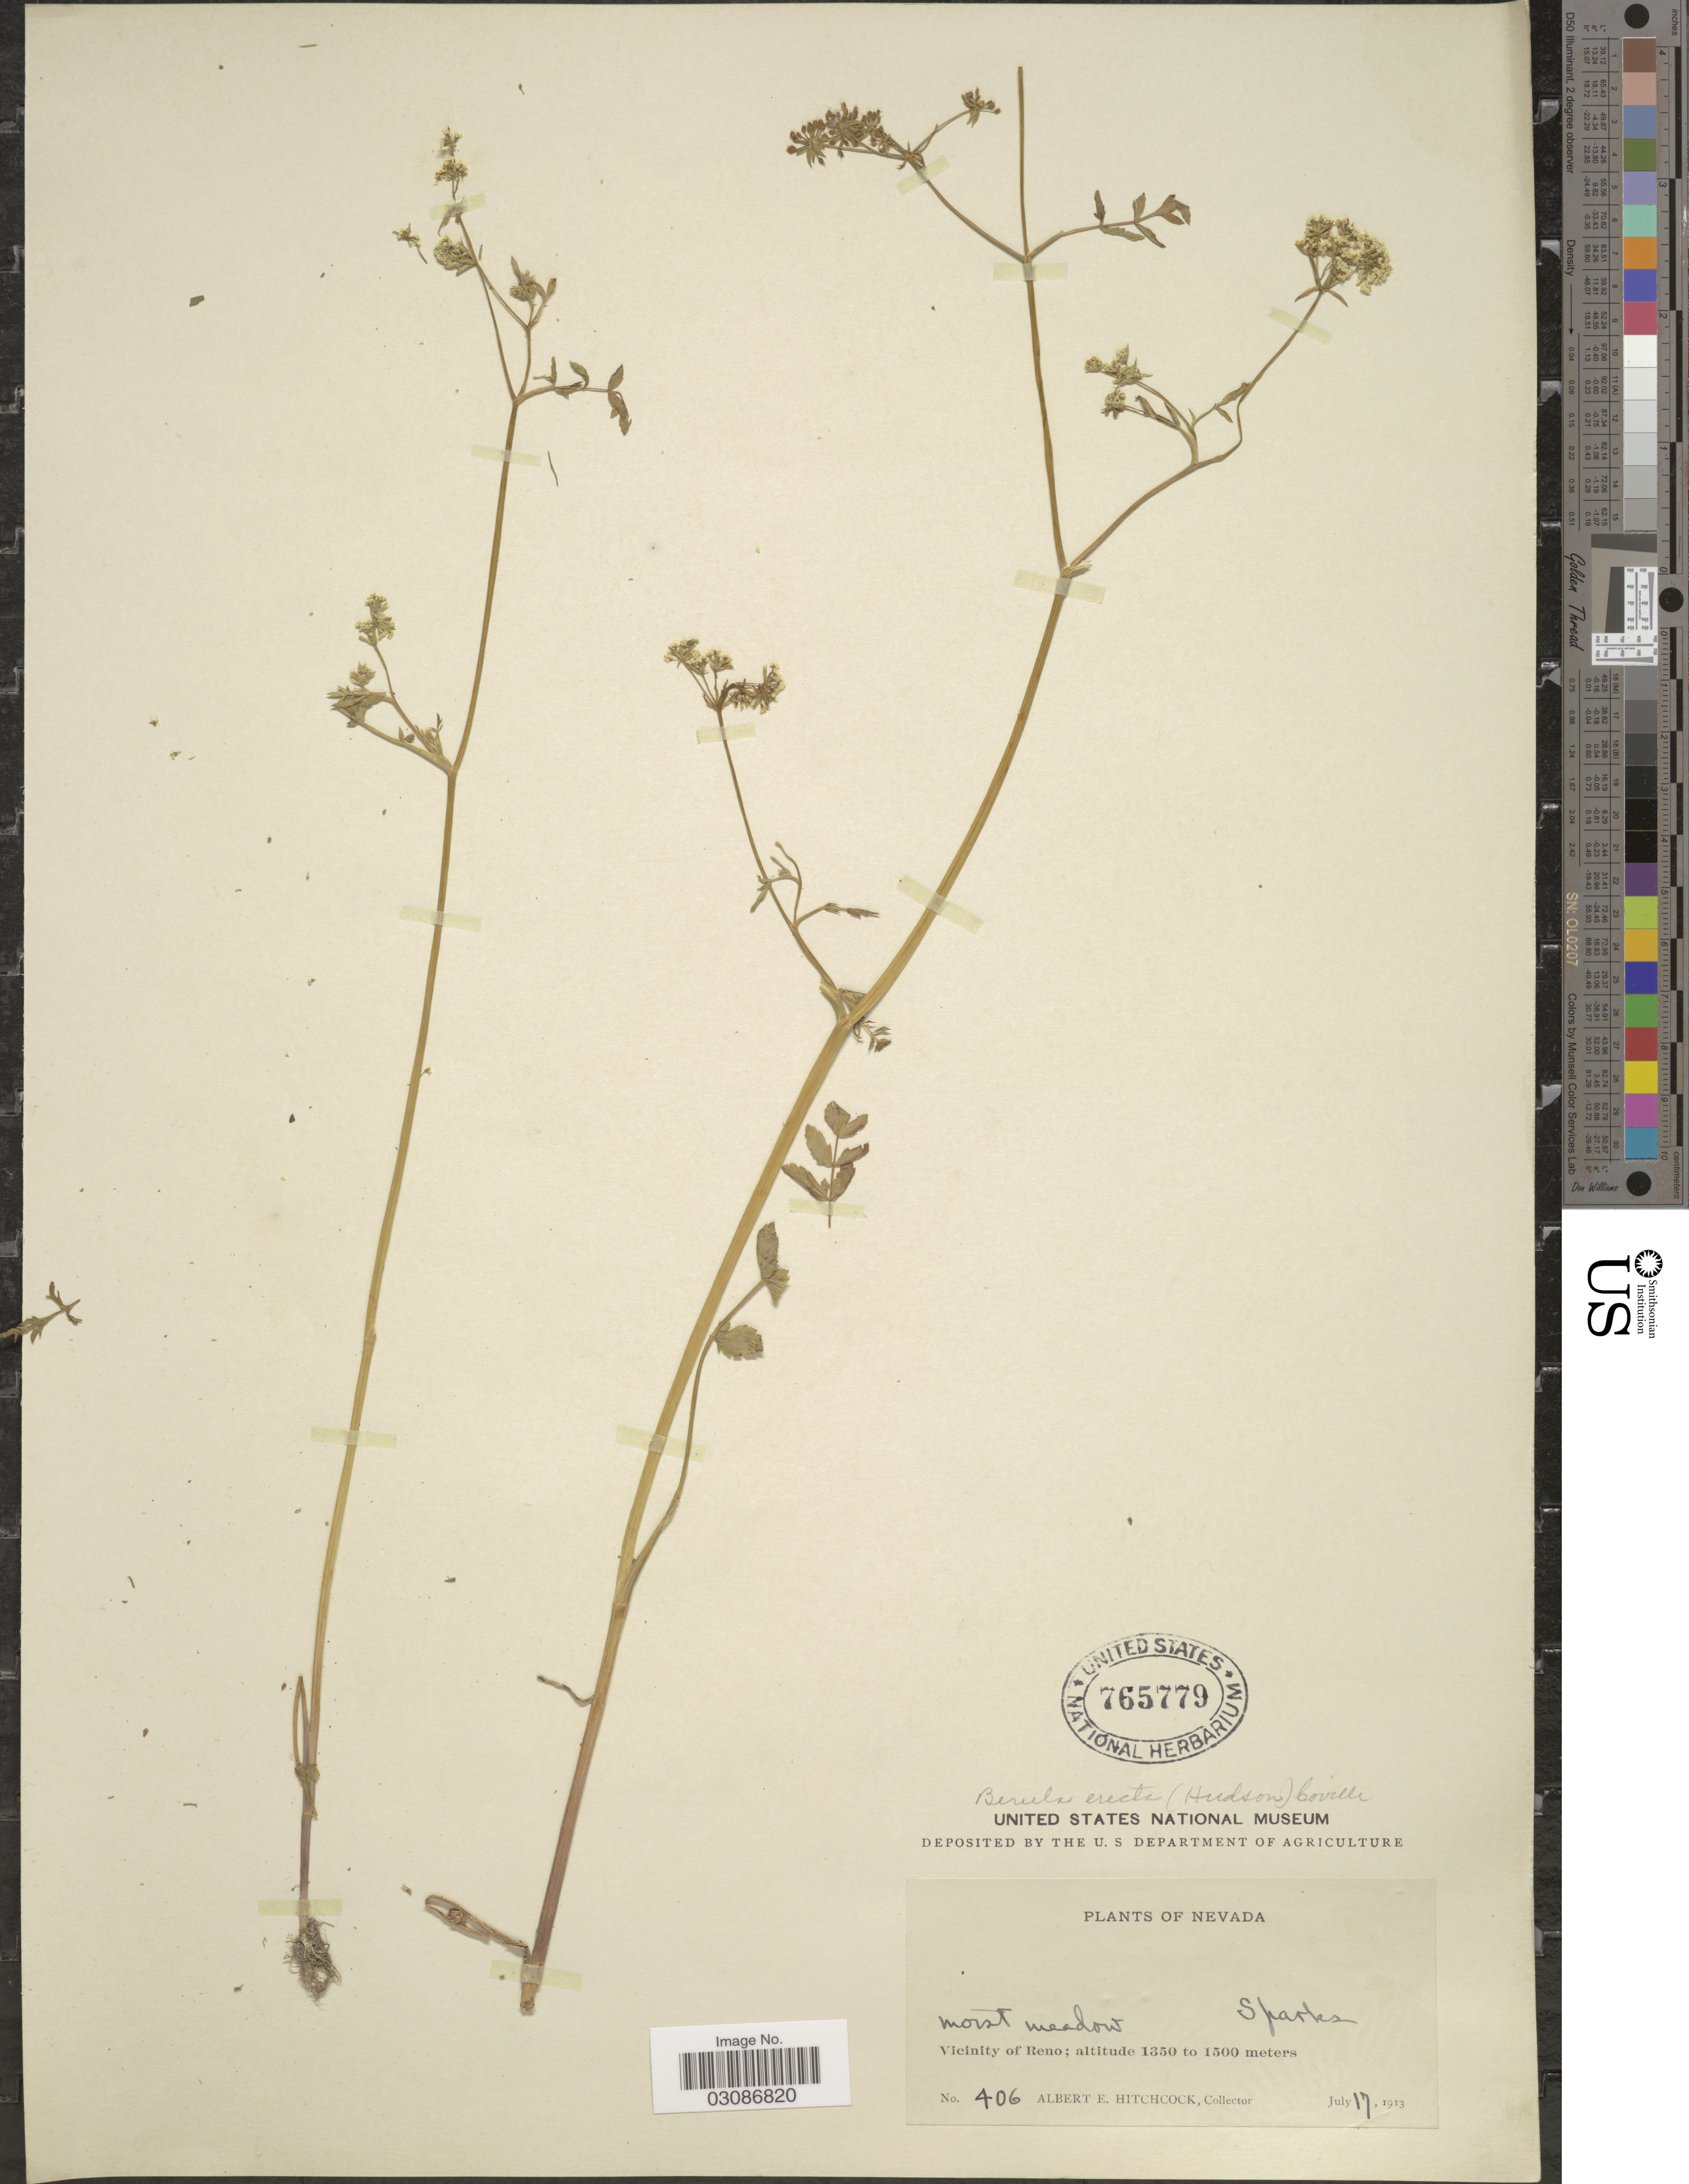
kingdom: Plantae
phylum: Tracheophyta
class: Magnoliopsida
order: Apiales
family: Apiaceae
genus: Berula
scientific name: Berula erecta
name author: (Huds.) Coville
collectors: A. Hitchcock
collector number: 406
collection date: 1913-07-17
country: United States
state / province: Nevada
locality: Vicinity of Reno. Sparks.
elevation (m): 1350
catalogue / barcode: US 765779